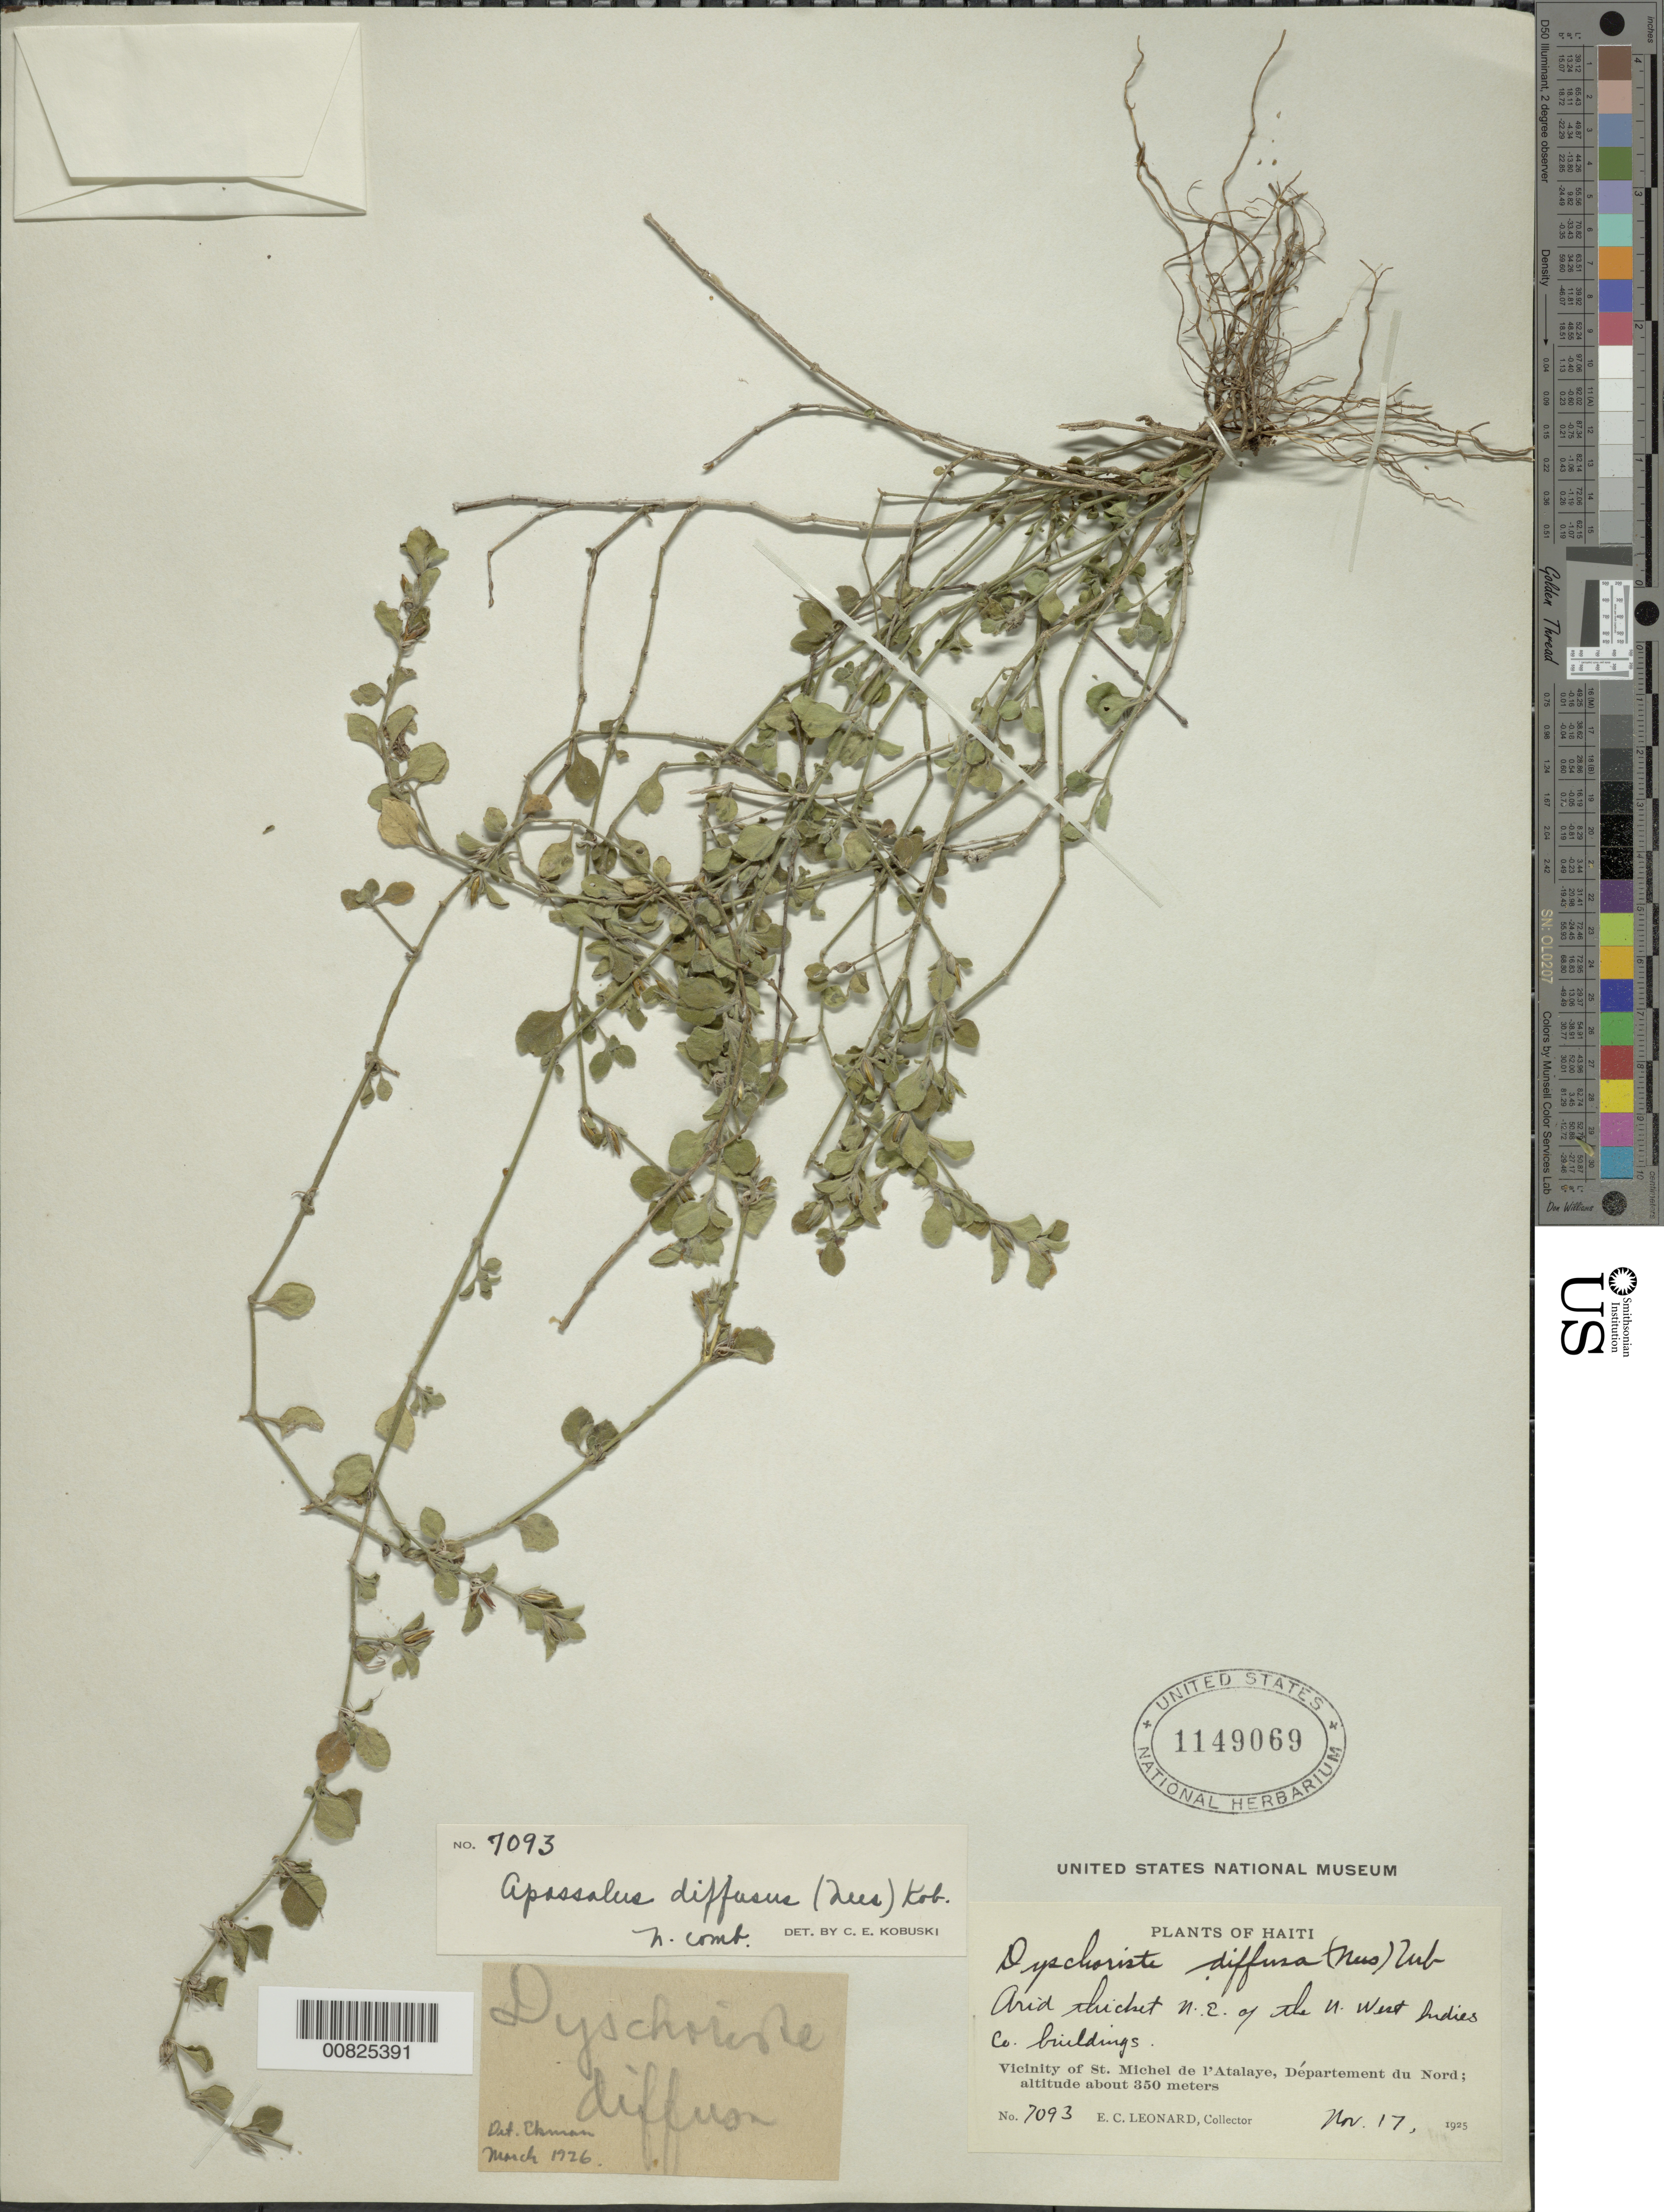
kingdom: Plantae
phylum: Tracheophyta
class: Magnoliopsida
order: Lamiales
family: Acanthaceae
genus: Apassalus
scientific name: Apassalus diffusus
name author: (Nees) Kobuski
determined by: Kobuski, C. E.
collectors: E. C. Leonard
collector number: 7093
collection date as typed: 17 Nov 1925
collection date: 1925-11-17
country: Haiti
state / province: Artibonite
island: Hispaniola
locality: Vicinity of St. Michel de l'Atalaye, NE of the U. West Indies Co. buildings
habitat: Arid thicket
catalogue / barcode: US 1149069